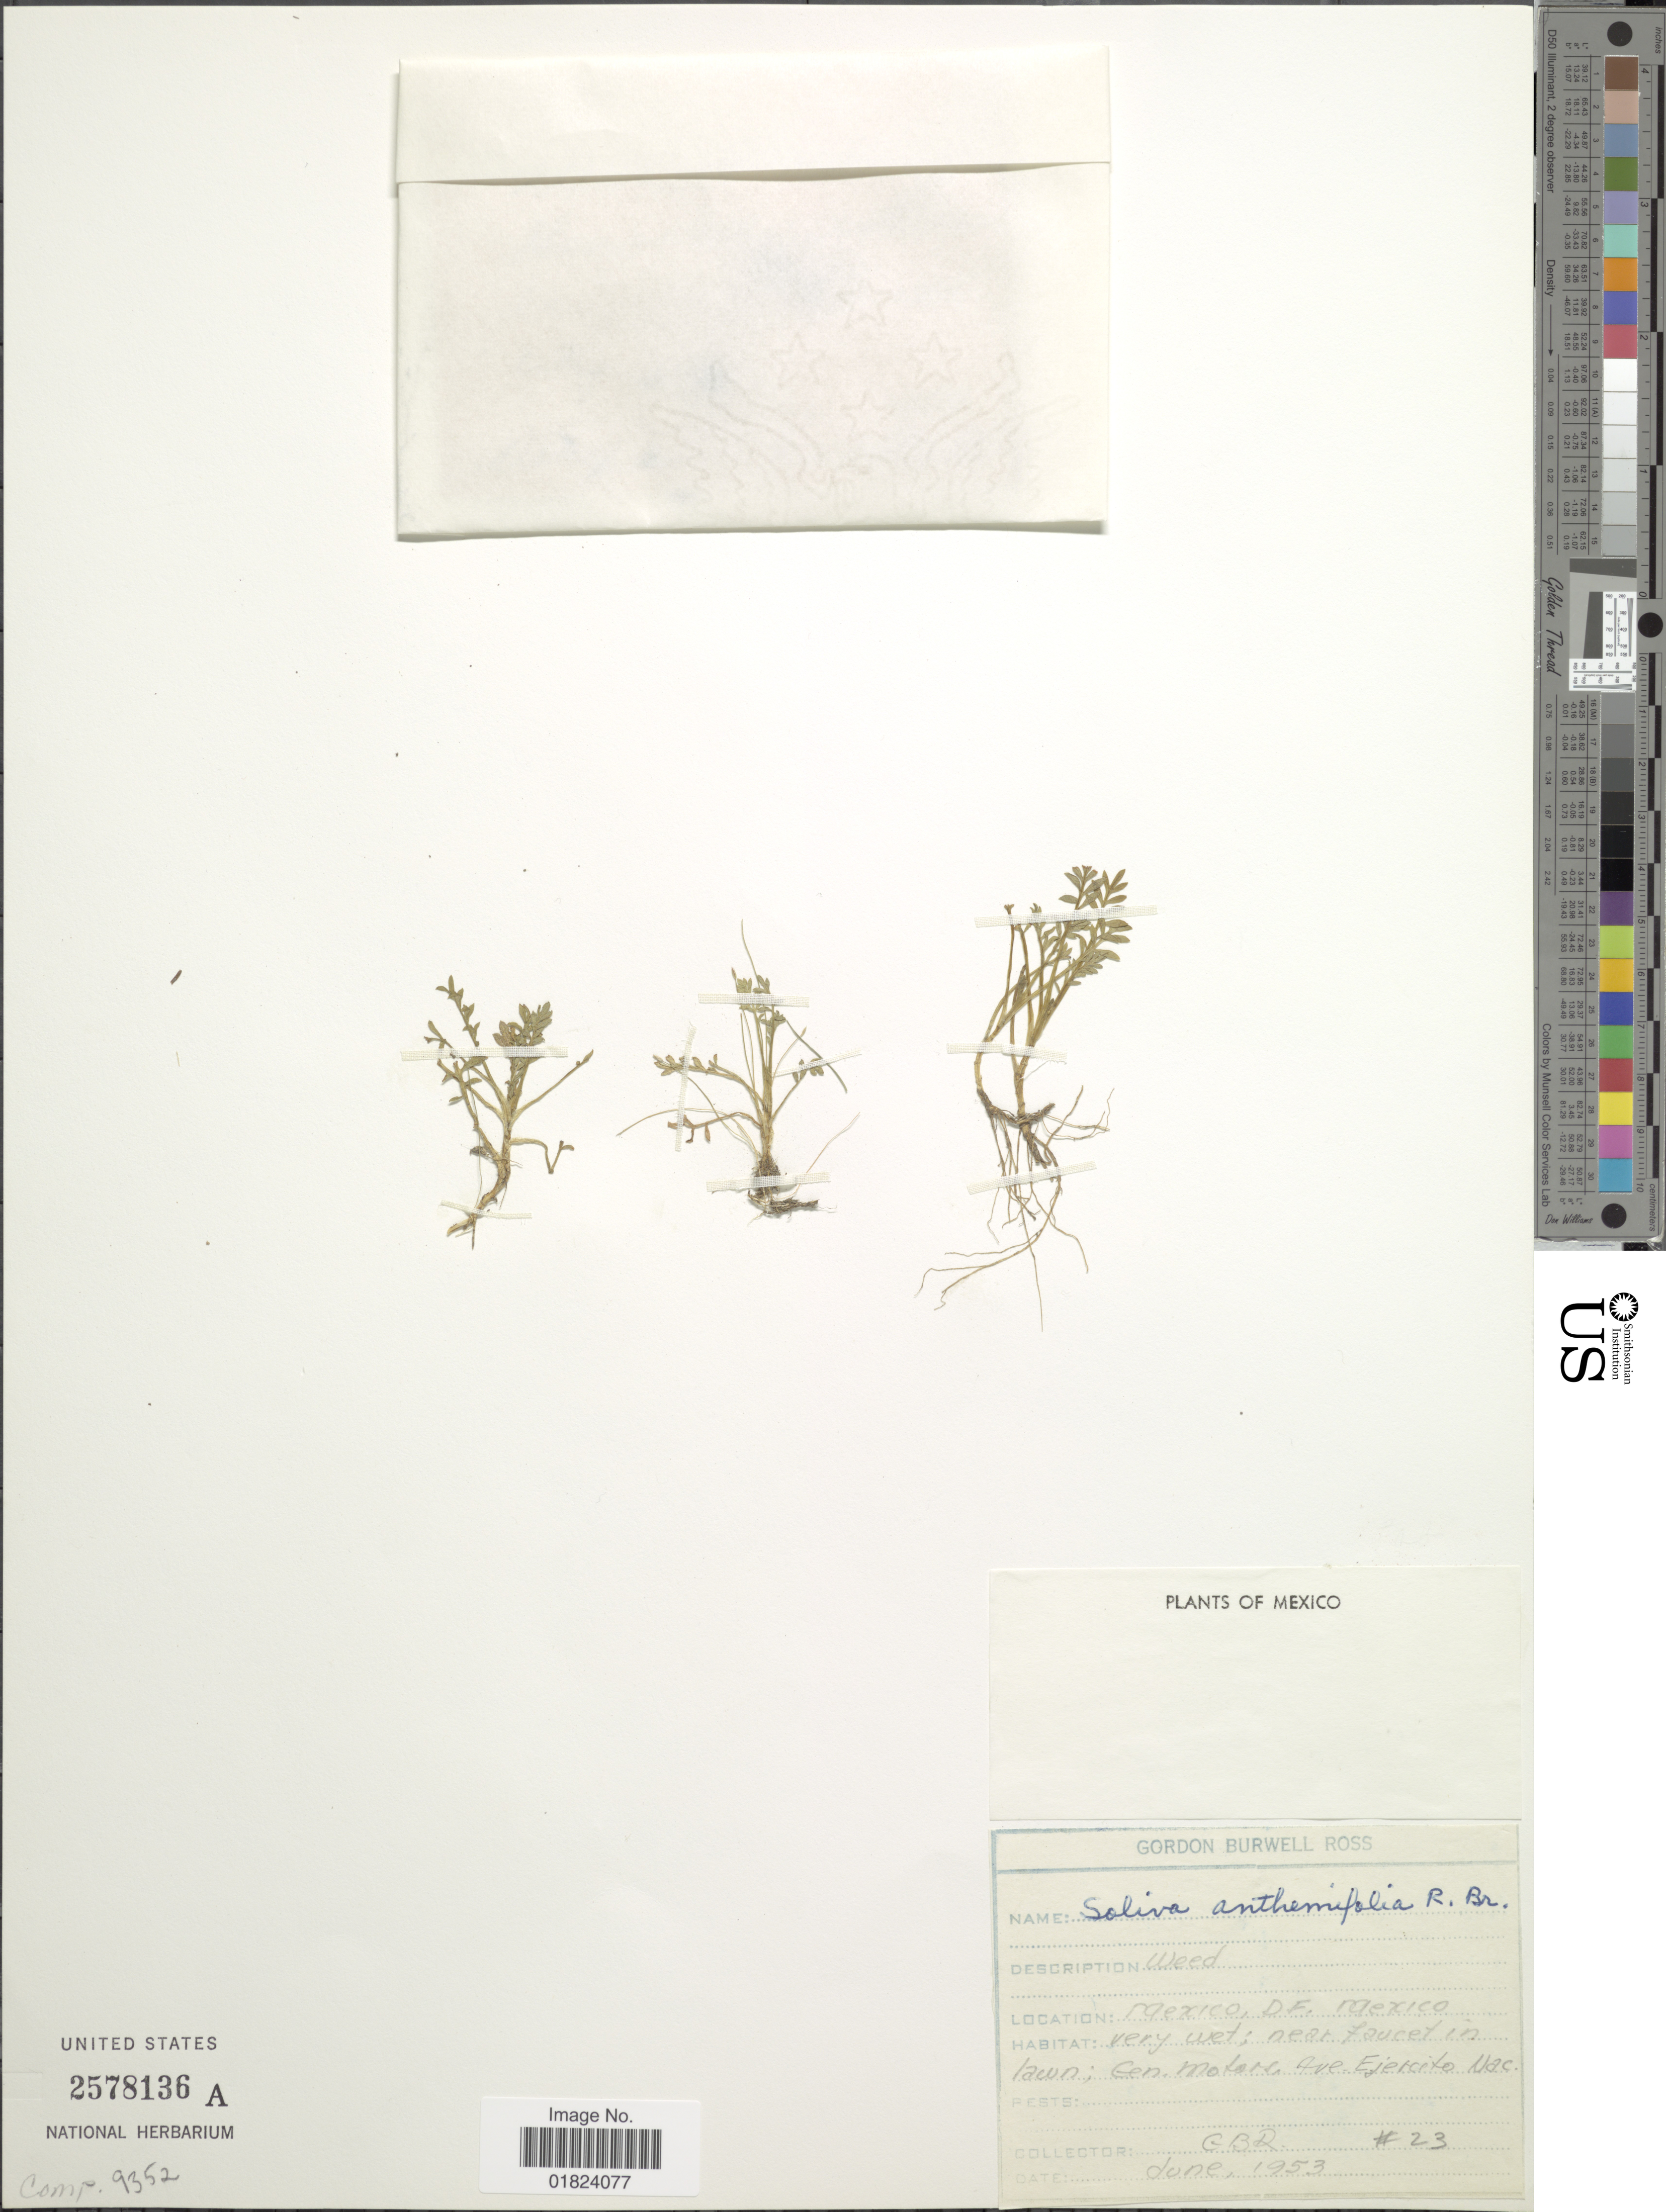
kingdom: Plantae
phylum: Tracheophyta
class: Magnoliopsida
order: Asterales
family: Asteraceae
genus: Soliva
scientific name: Soliva anthemifolia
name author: (Juss.) Sweet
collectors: G. B. Ross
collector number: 23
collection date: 1953-06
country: Mexico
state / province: Distrito Federal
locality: Near faucet in lawn; Gen Motors Ave. Ejercito Nac.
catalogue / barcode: US 2578136A